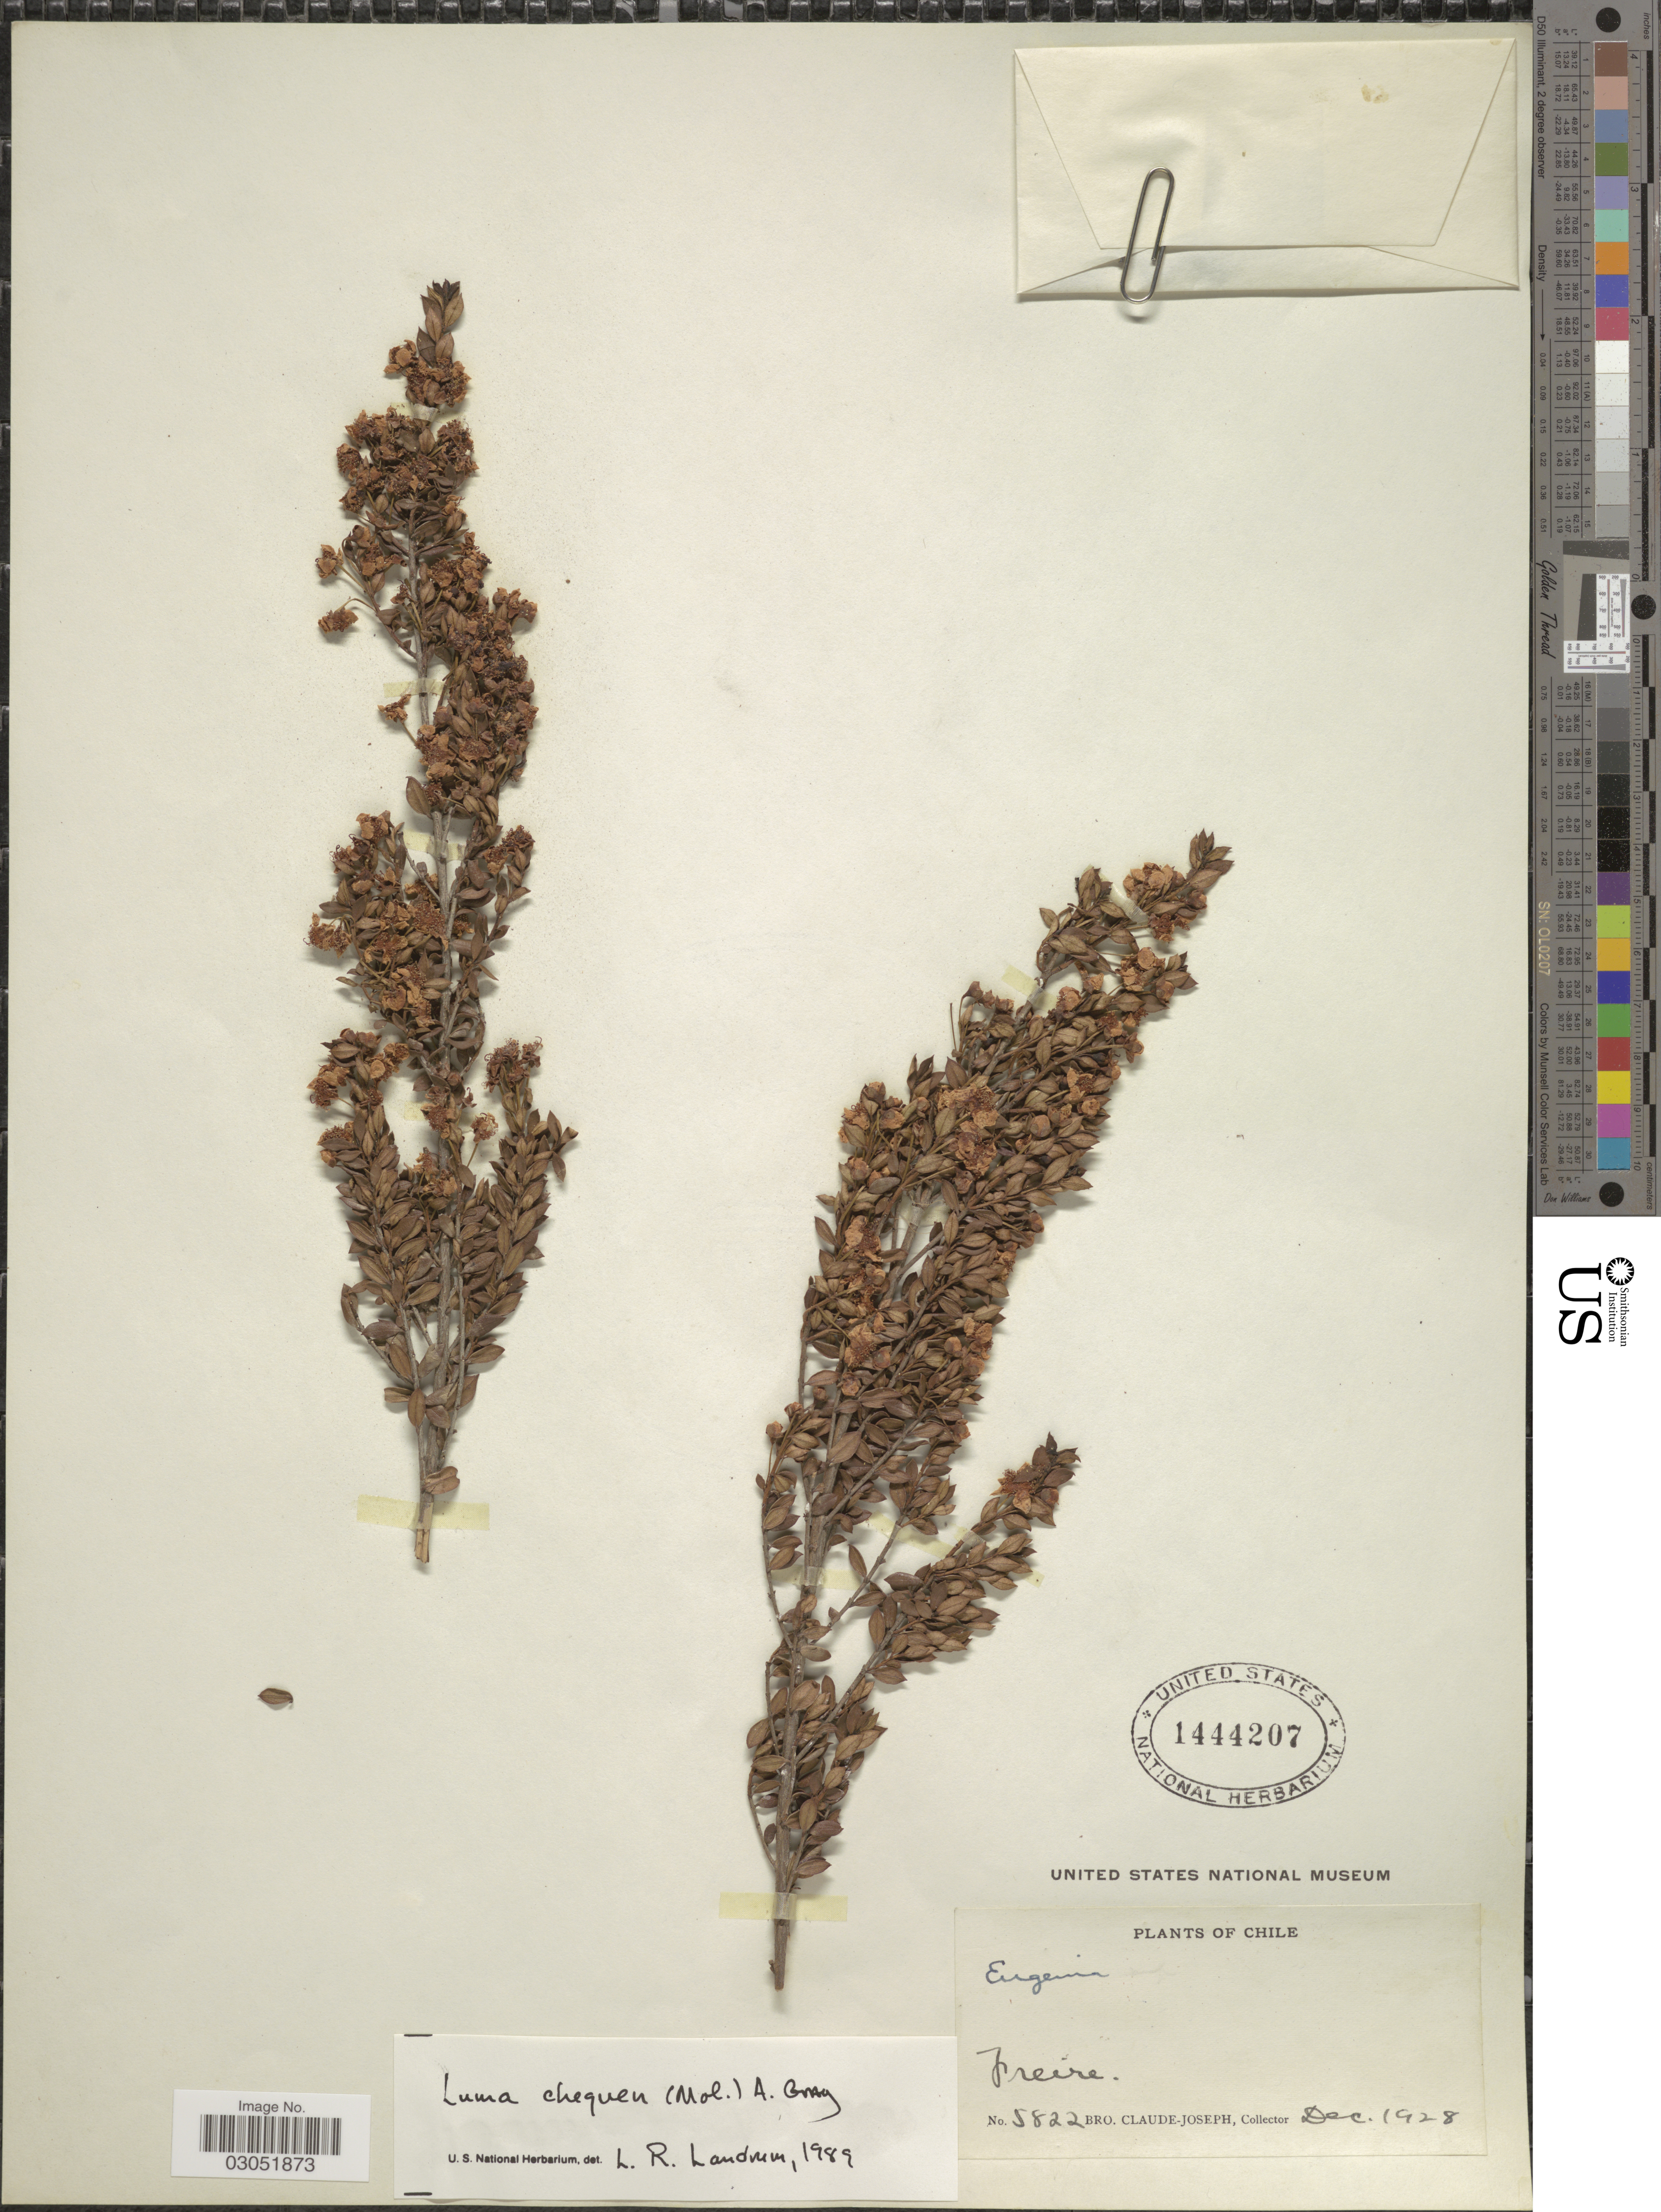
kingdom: Plantae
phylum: Tracheophyta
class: Magnoliopsida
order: Myrtales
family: Myrtaceae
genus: Luma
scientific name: Luma chequen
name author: (Molina) A. Gray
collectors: Bro. Claude-Joseph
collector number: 5822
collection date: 1928-12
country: Chile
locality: Freire.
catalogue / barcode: US 1444207